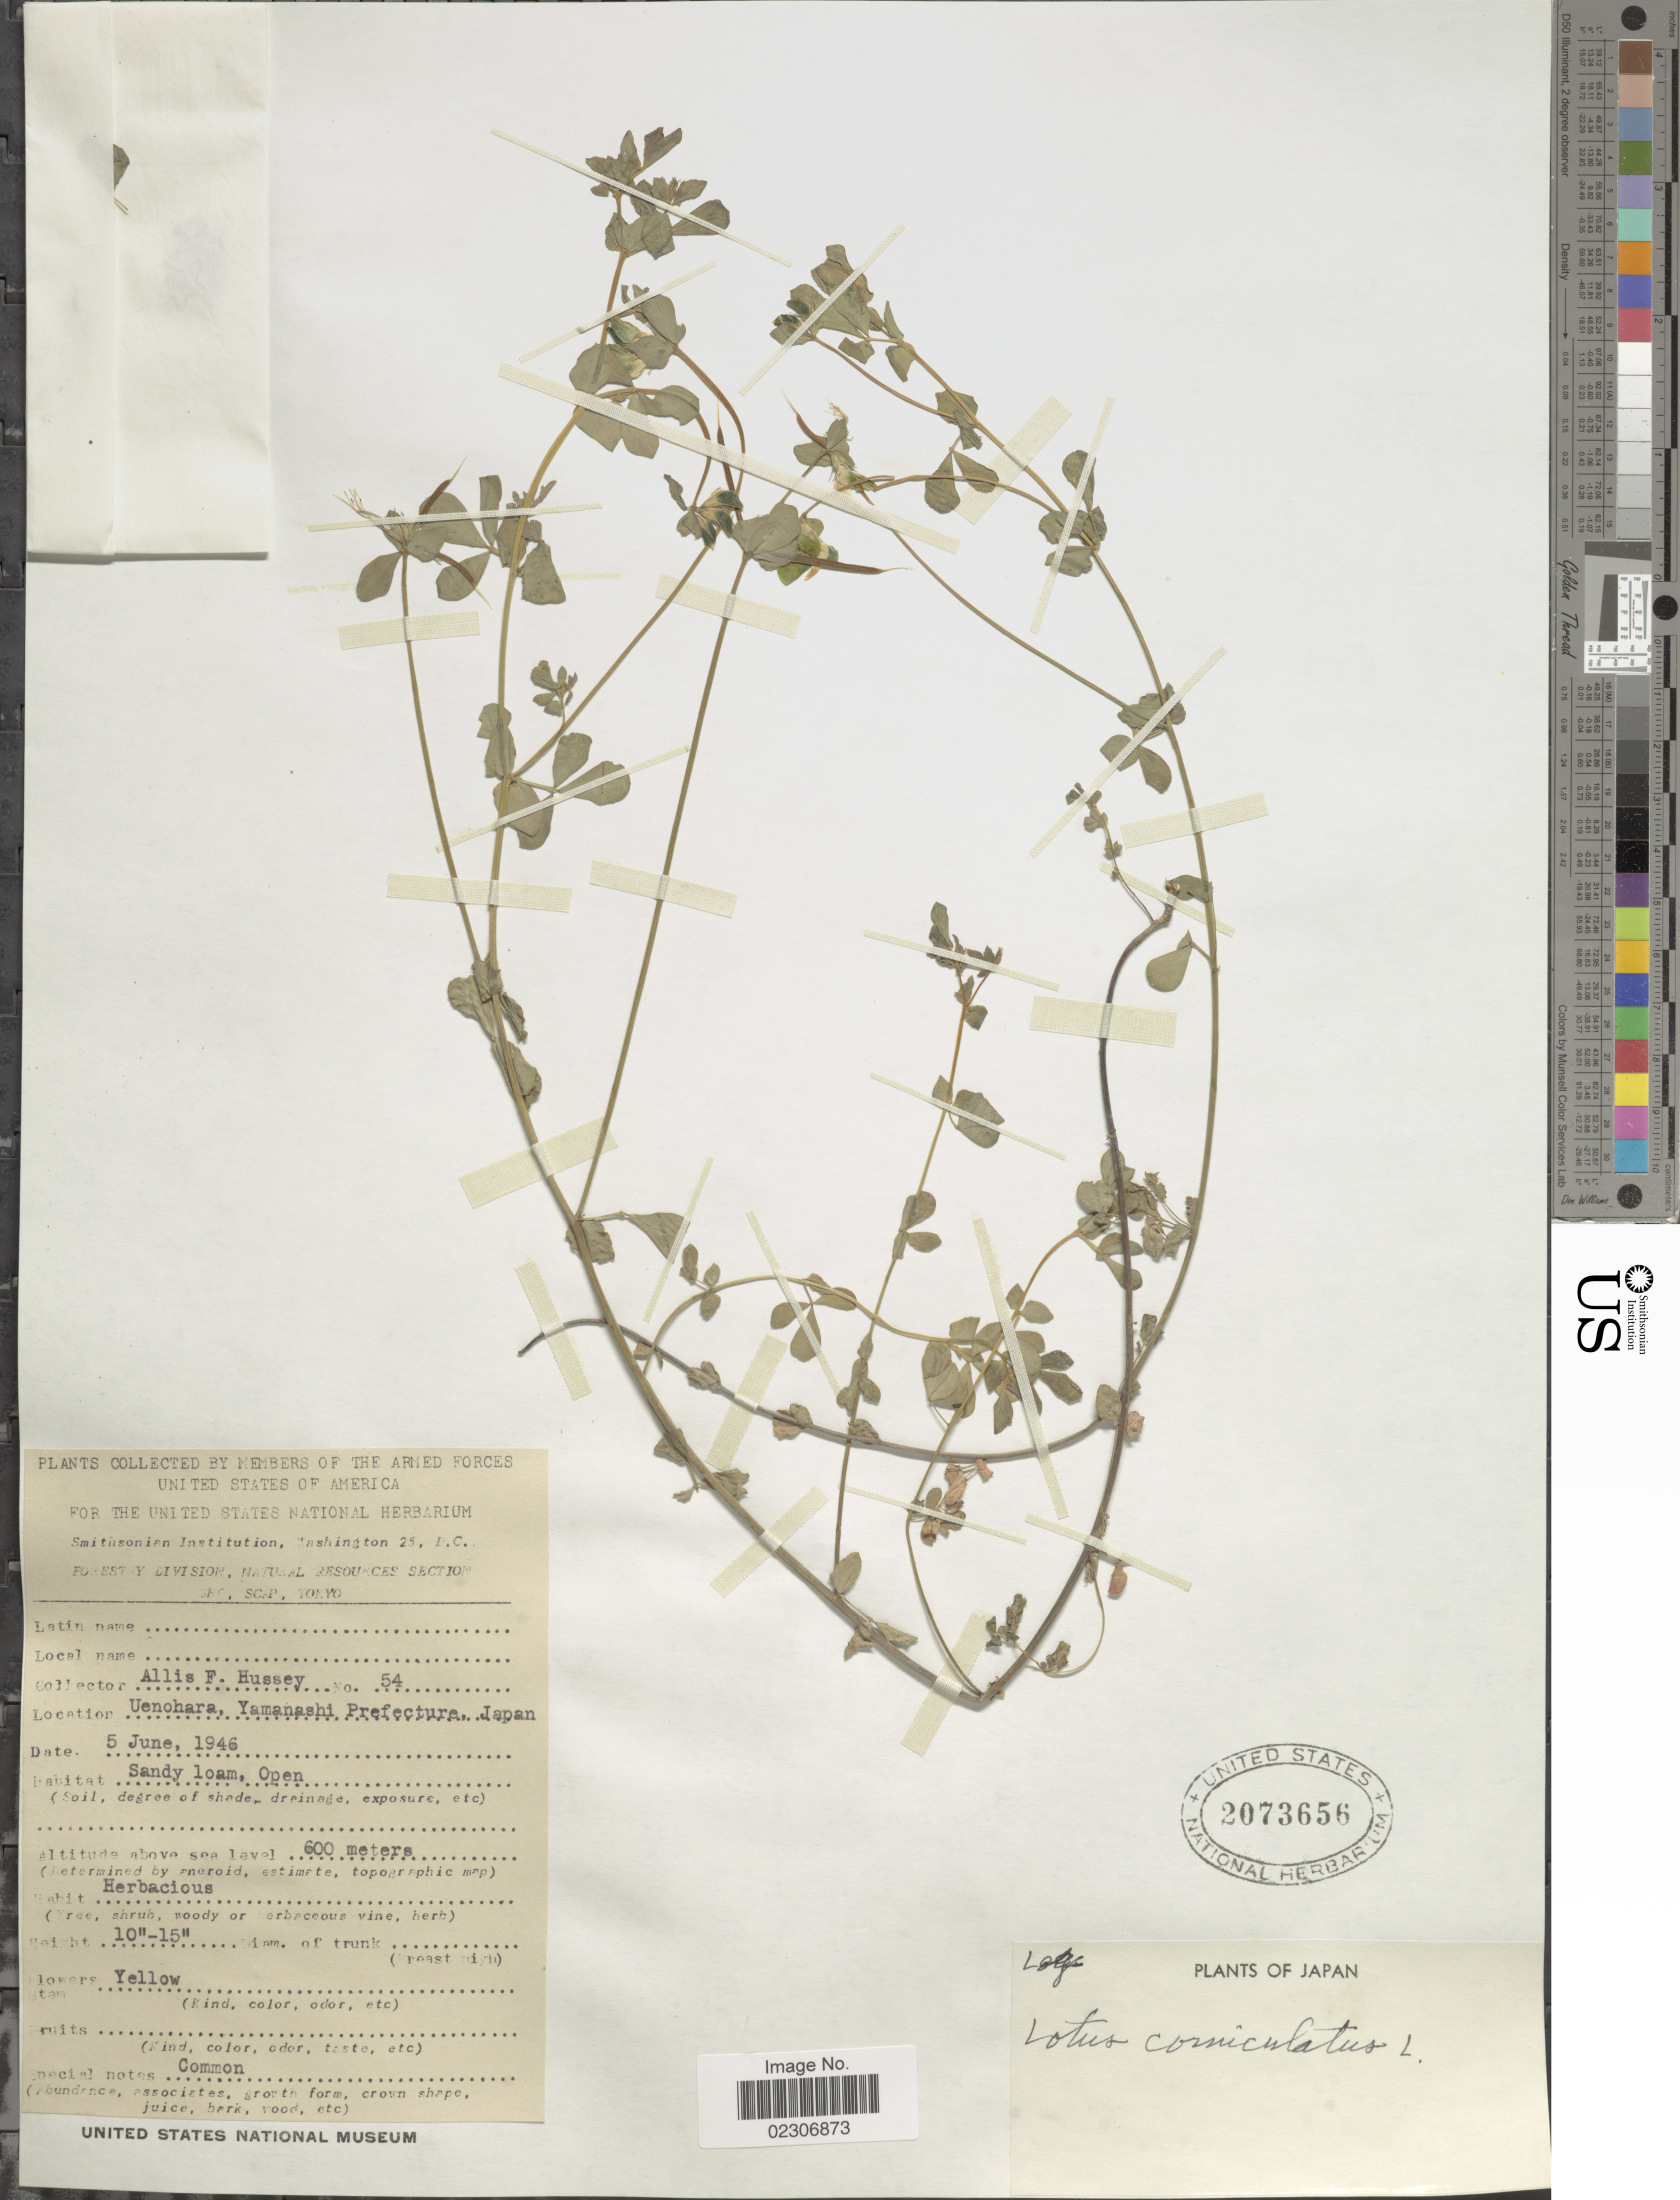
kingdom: Plantae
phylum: Tracheophyta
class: Magnoliopsida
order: Fabales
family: Fabaceae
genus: Lotus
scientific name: Lotus corniculatus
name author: L.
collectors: A. Hussey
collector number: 54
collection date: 1946-06-05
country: Japan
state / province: Yamanasi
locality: Uenohara, Yamanashi Prefecture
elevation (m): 600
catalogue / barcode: US 2073656